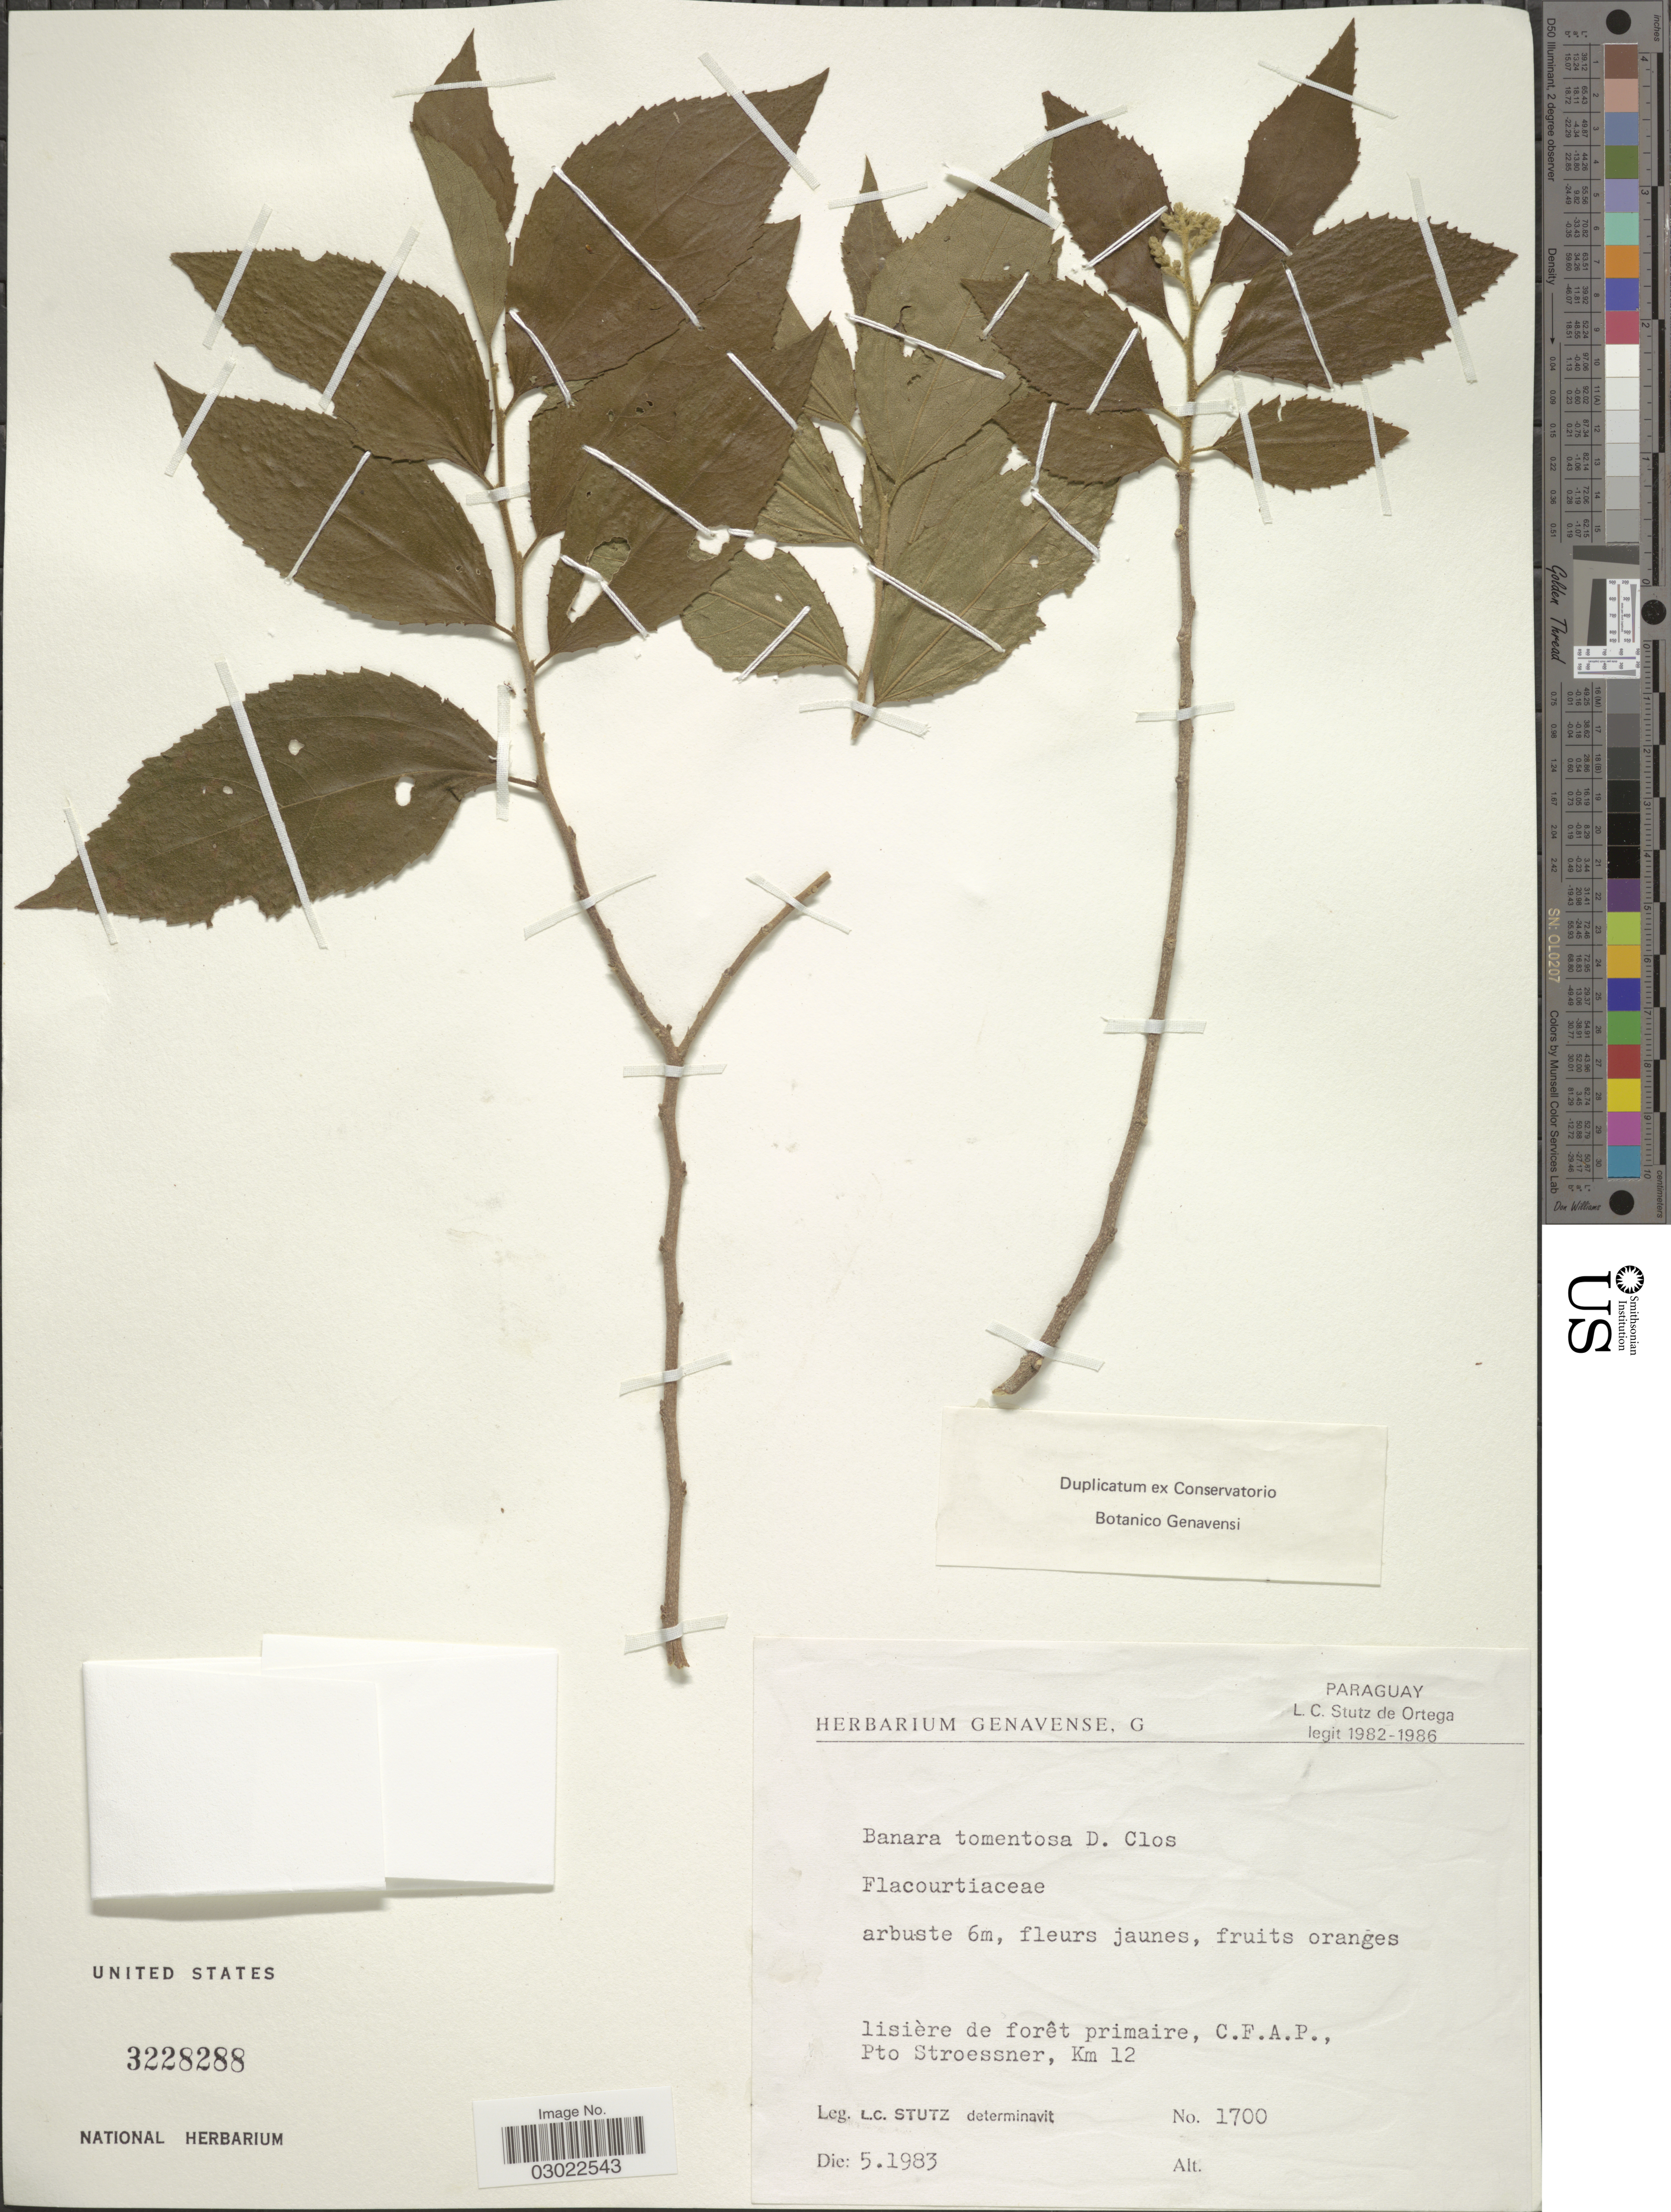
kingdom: Plantae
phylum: Tracheophyta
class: Magnoliopsida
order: Malpighiales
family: Salicaceae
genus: Banara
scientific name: Banara tomentosa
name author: Clos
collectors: L. C. Stutz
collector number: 1700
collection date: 1983-05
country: Paraguay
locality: Lisière de forêt primaire C.F.A.P., Pto Stroessner, Km 12.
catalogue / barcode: US 3228288